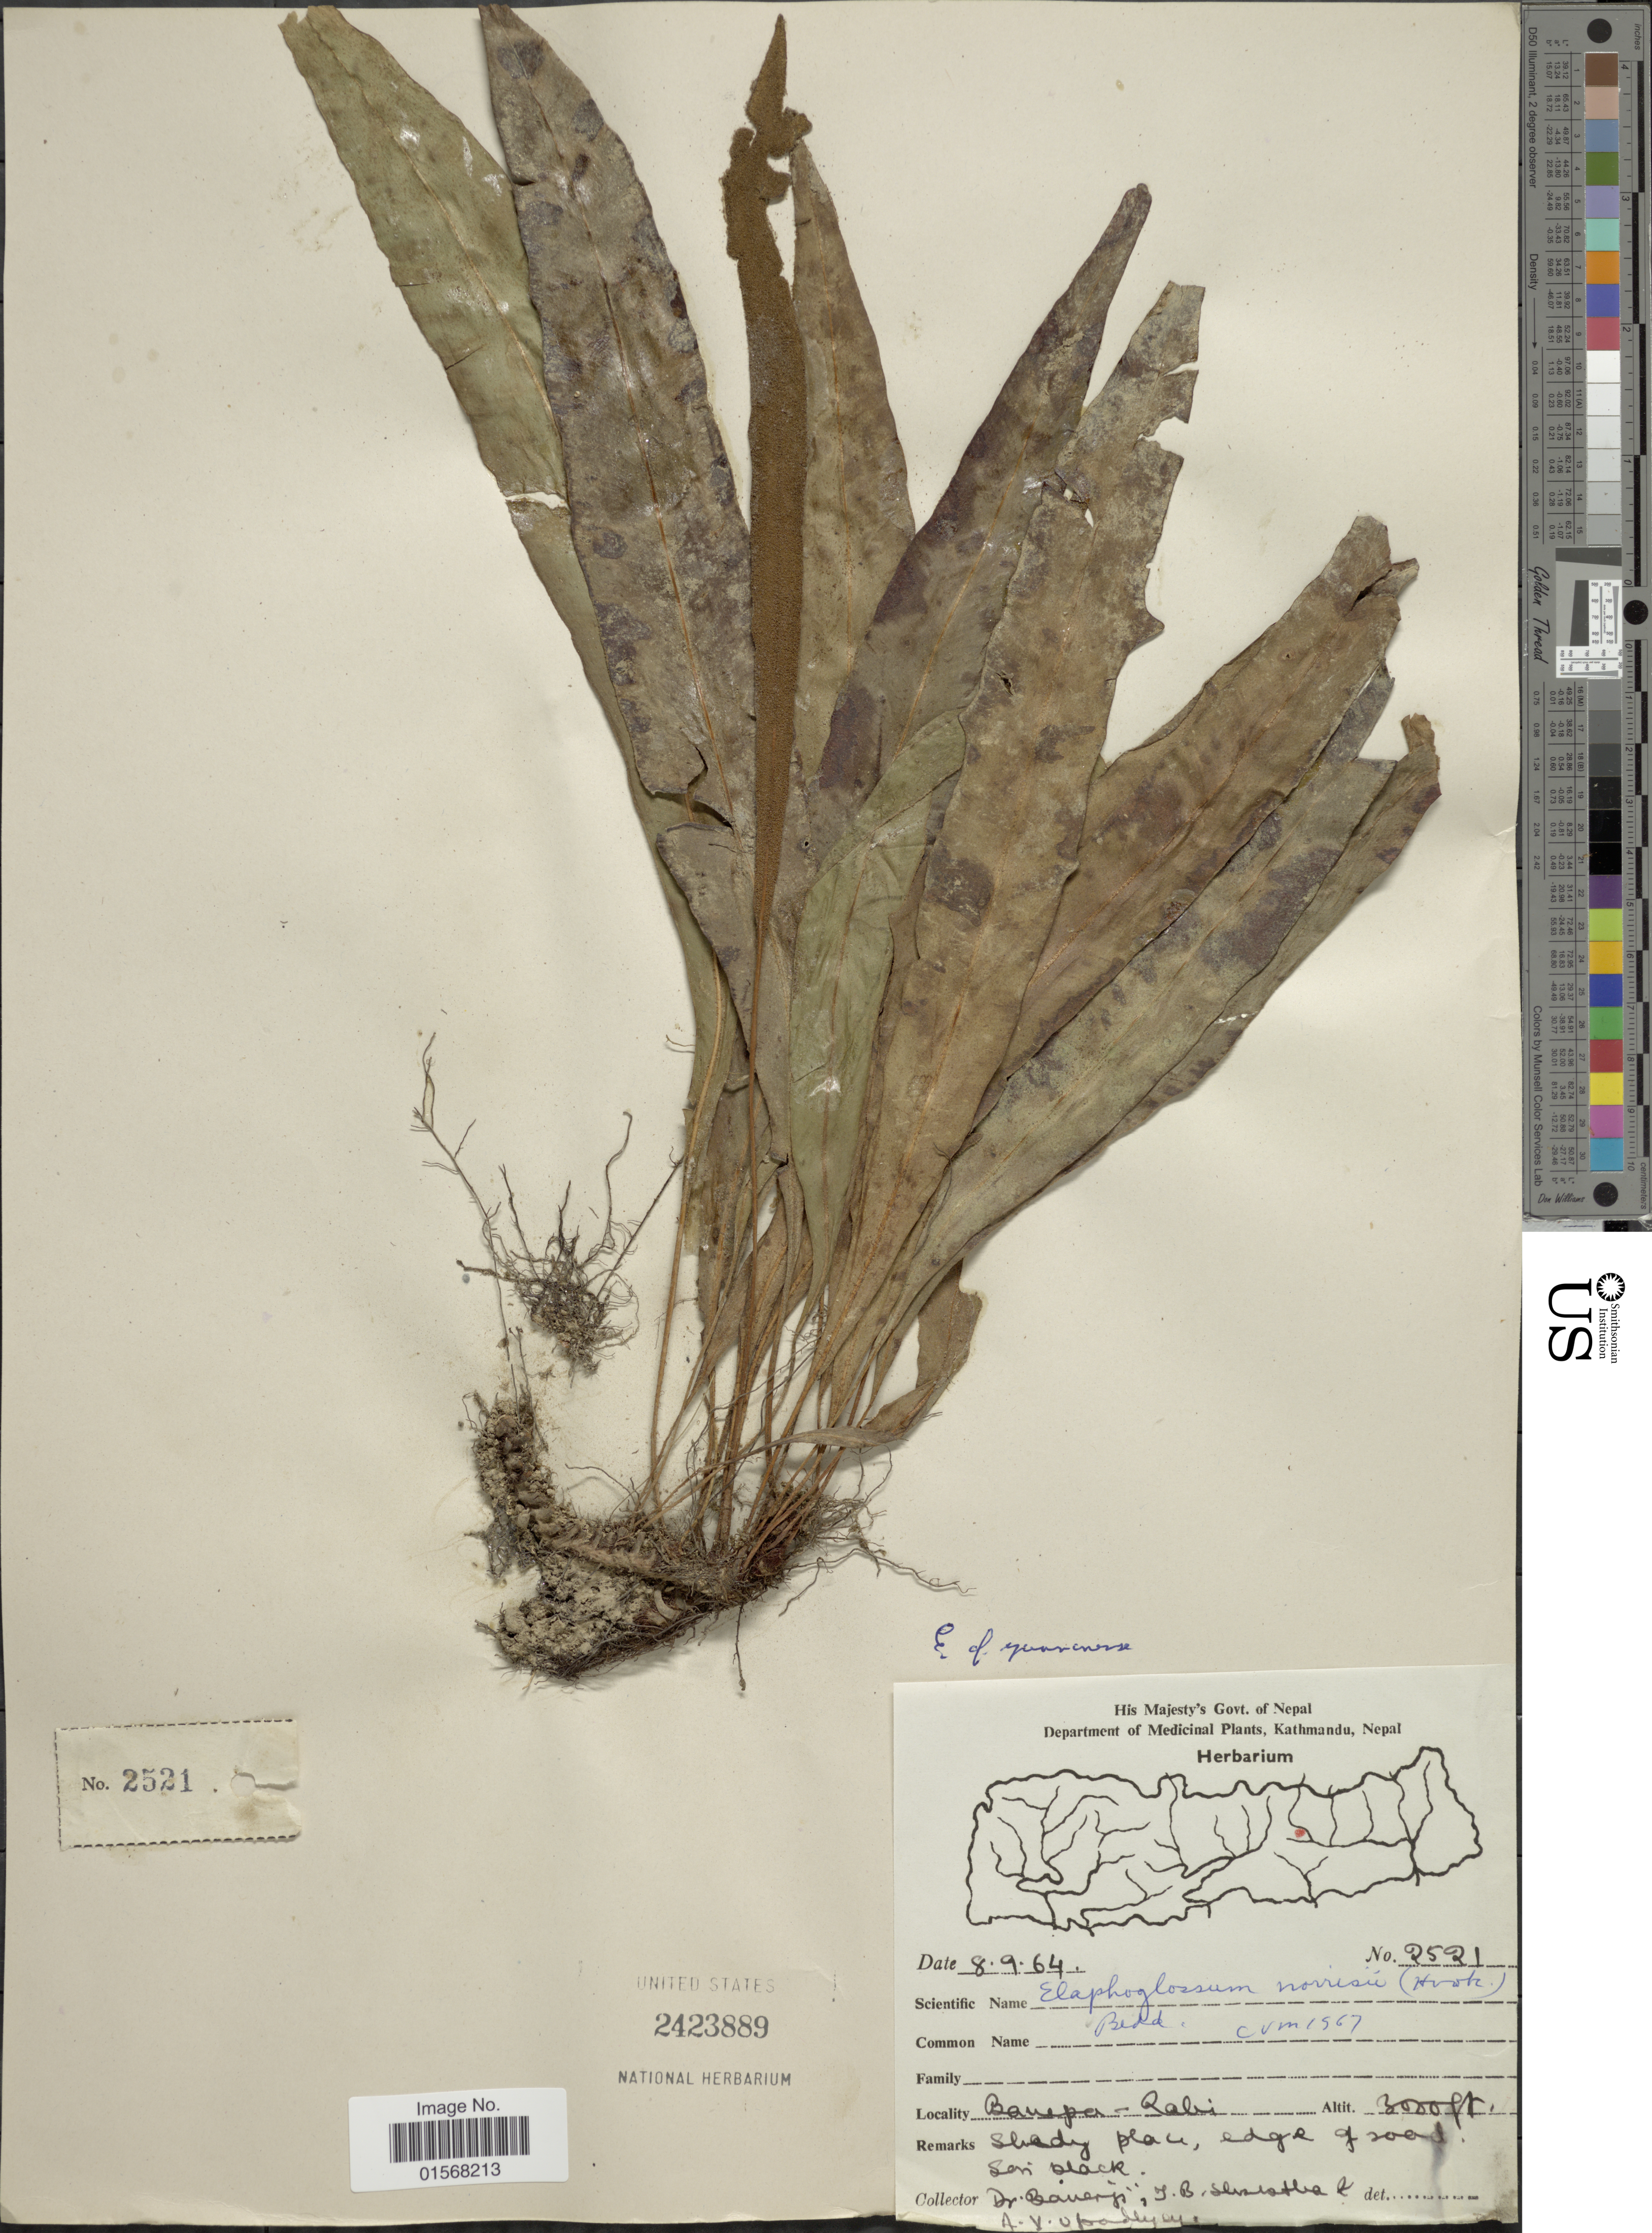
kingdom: Plantae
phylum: Tracheophyta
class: Polypodiopsida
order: Polypodiales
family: Dryopteridaceae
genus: Elaphoglossum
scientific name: Elaphoglossum stelligerum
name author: (Wall. ex Baker) T. Moore ex Alston & Bonner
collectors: -. Banerjee, T. B. Shrestha & A. V. Upadhyay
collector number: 2521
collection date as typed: Transcribed d/m/y: 8/9/64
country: Nepal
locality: Banepa- Rabi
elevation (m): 914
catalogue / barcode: US 2423889